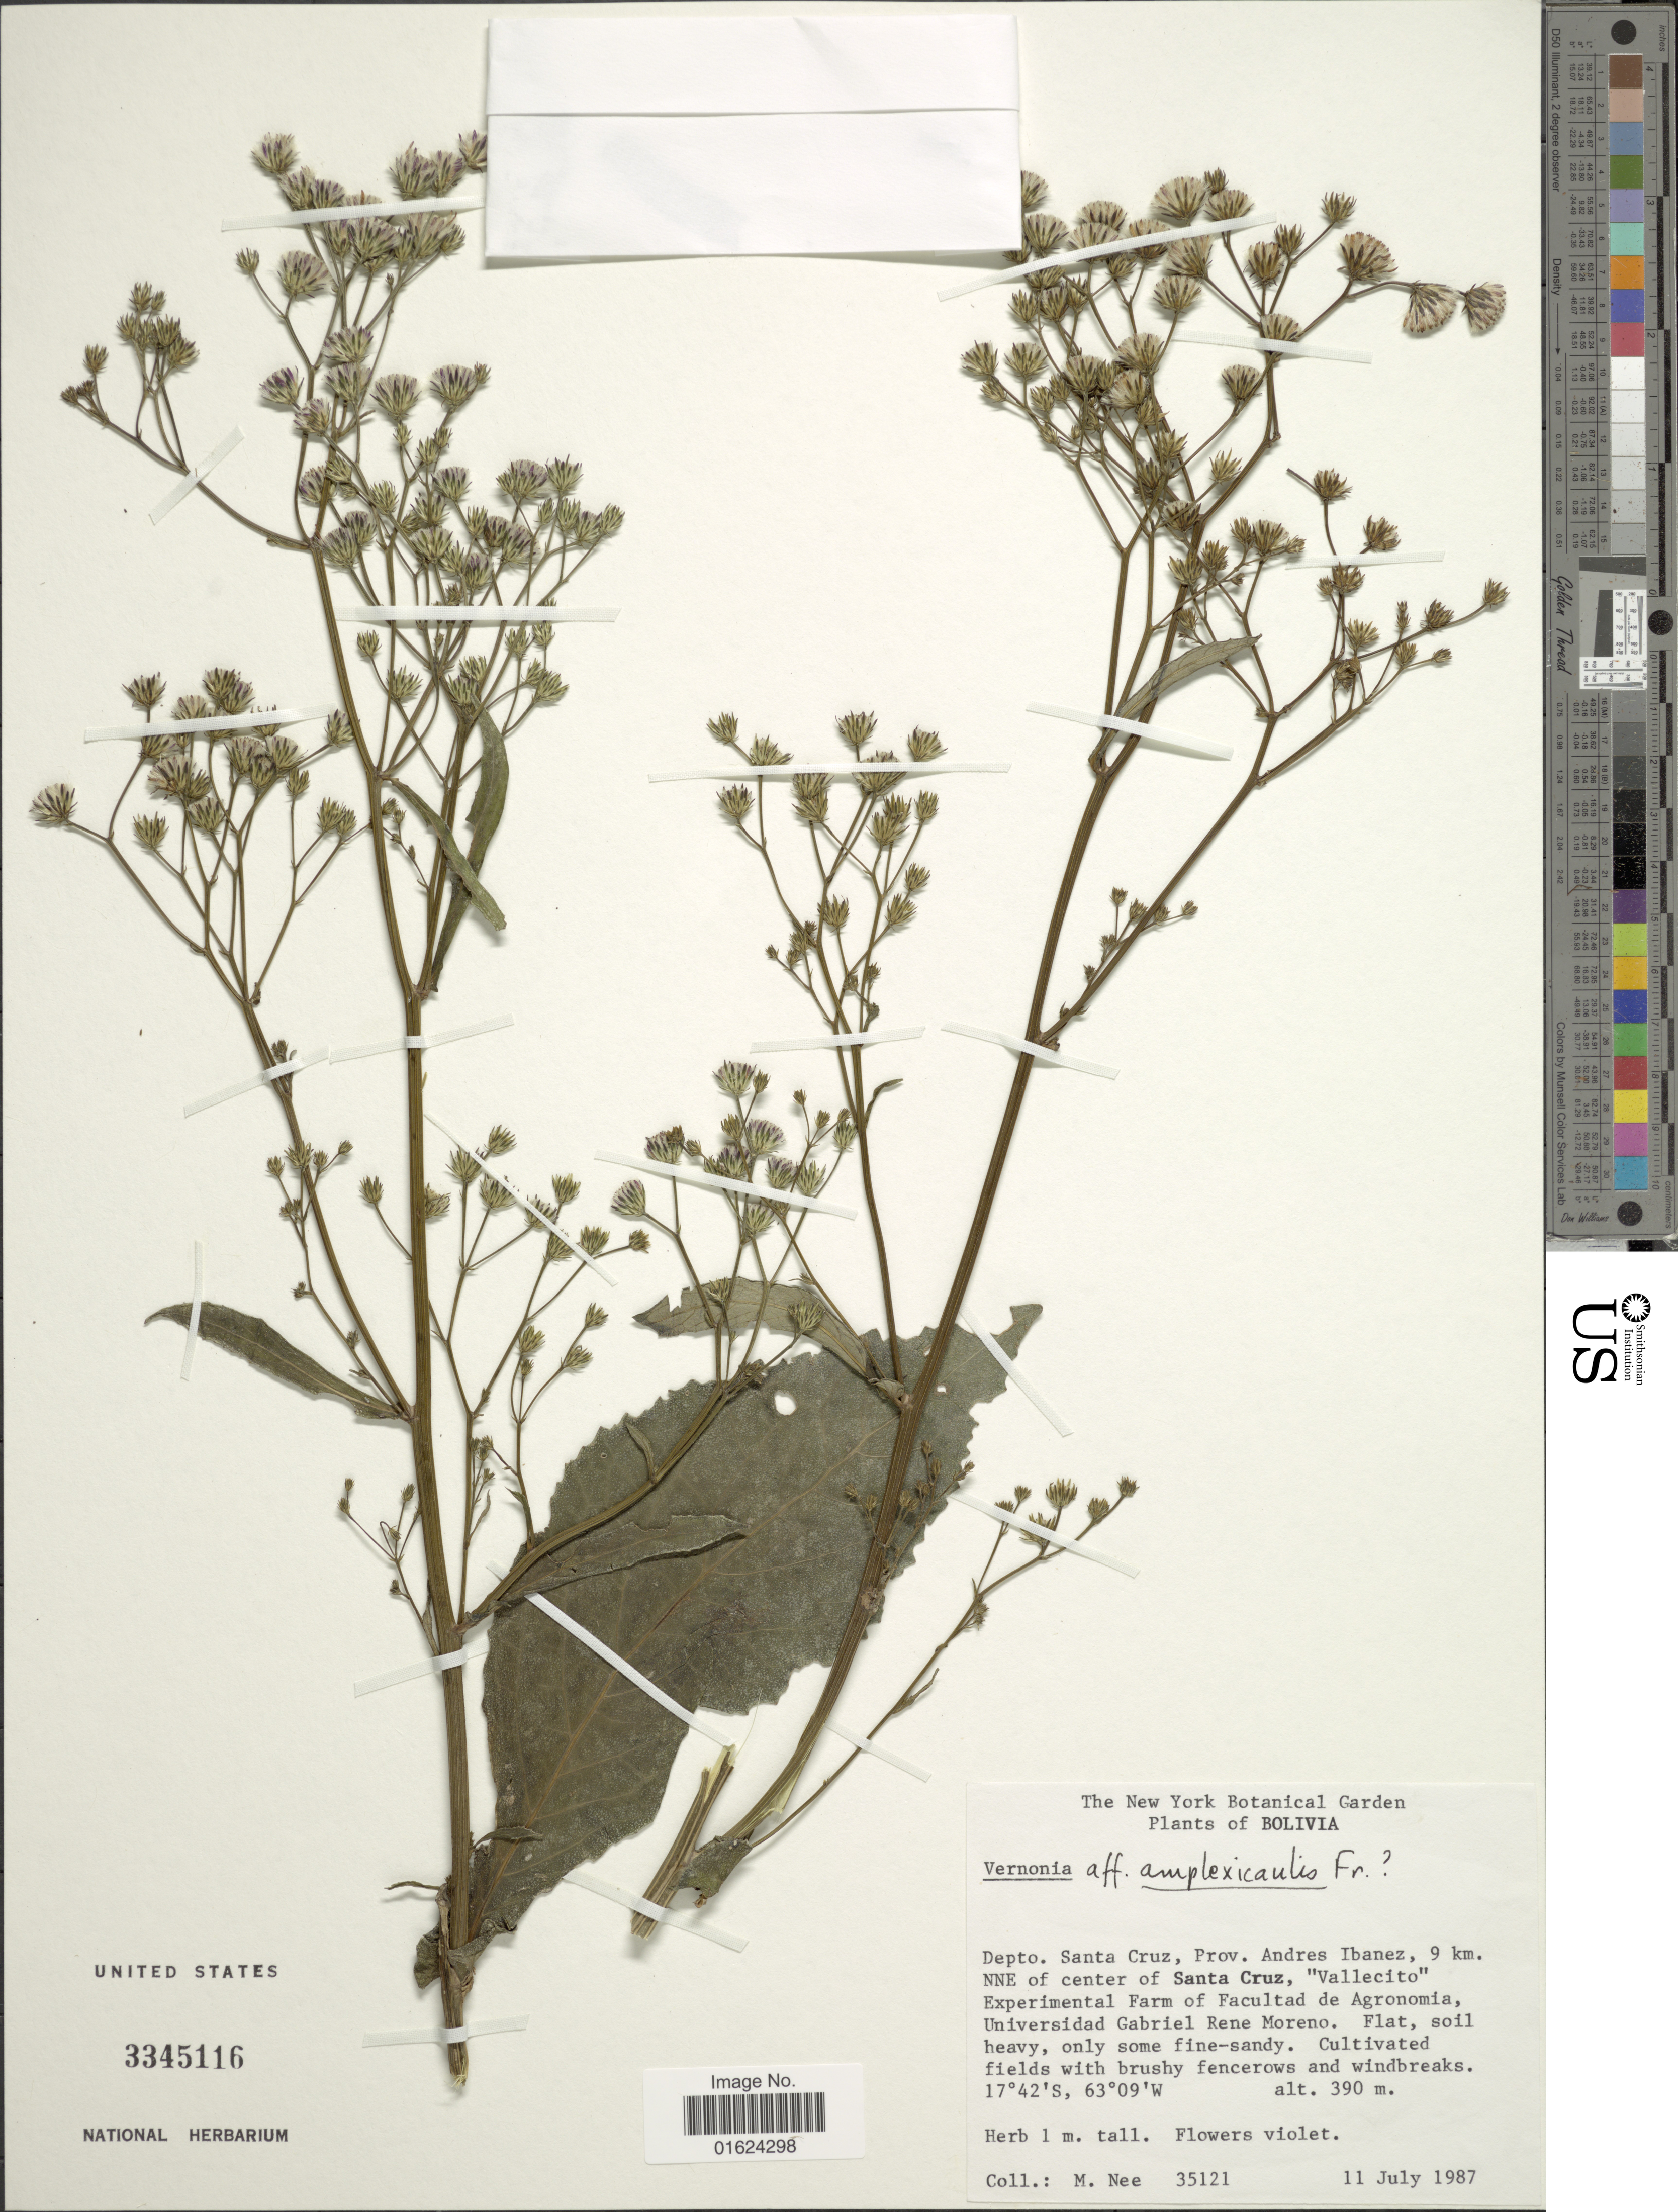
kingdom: Plantae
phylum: Tracheophyta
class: Magnoliopsida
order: Asterales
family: Asteraceae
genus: Vernonanthura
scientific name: Vernonanthura amplexicaulis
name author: (R.E. Fr.) H. Rob.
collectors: M. Nee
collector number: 35121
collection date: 1987-07-11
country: Bolivia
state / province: Santa Cruz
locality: Depto. Santa Cruz. Prov. Andres Ibanez, 9 km NNE of center of Santa Cruz, "Vallecito"Exoerimental Farm of Facultad de Agronomia. Universidad Gabriel Rene Moreno.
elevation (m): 390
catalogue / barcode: US 3345116